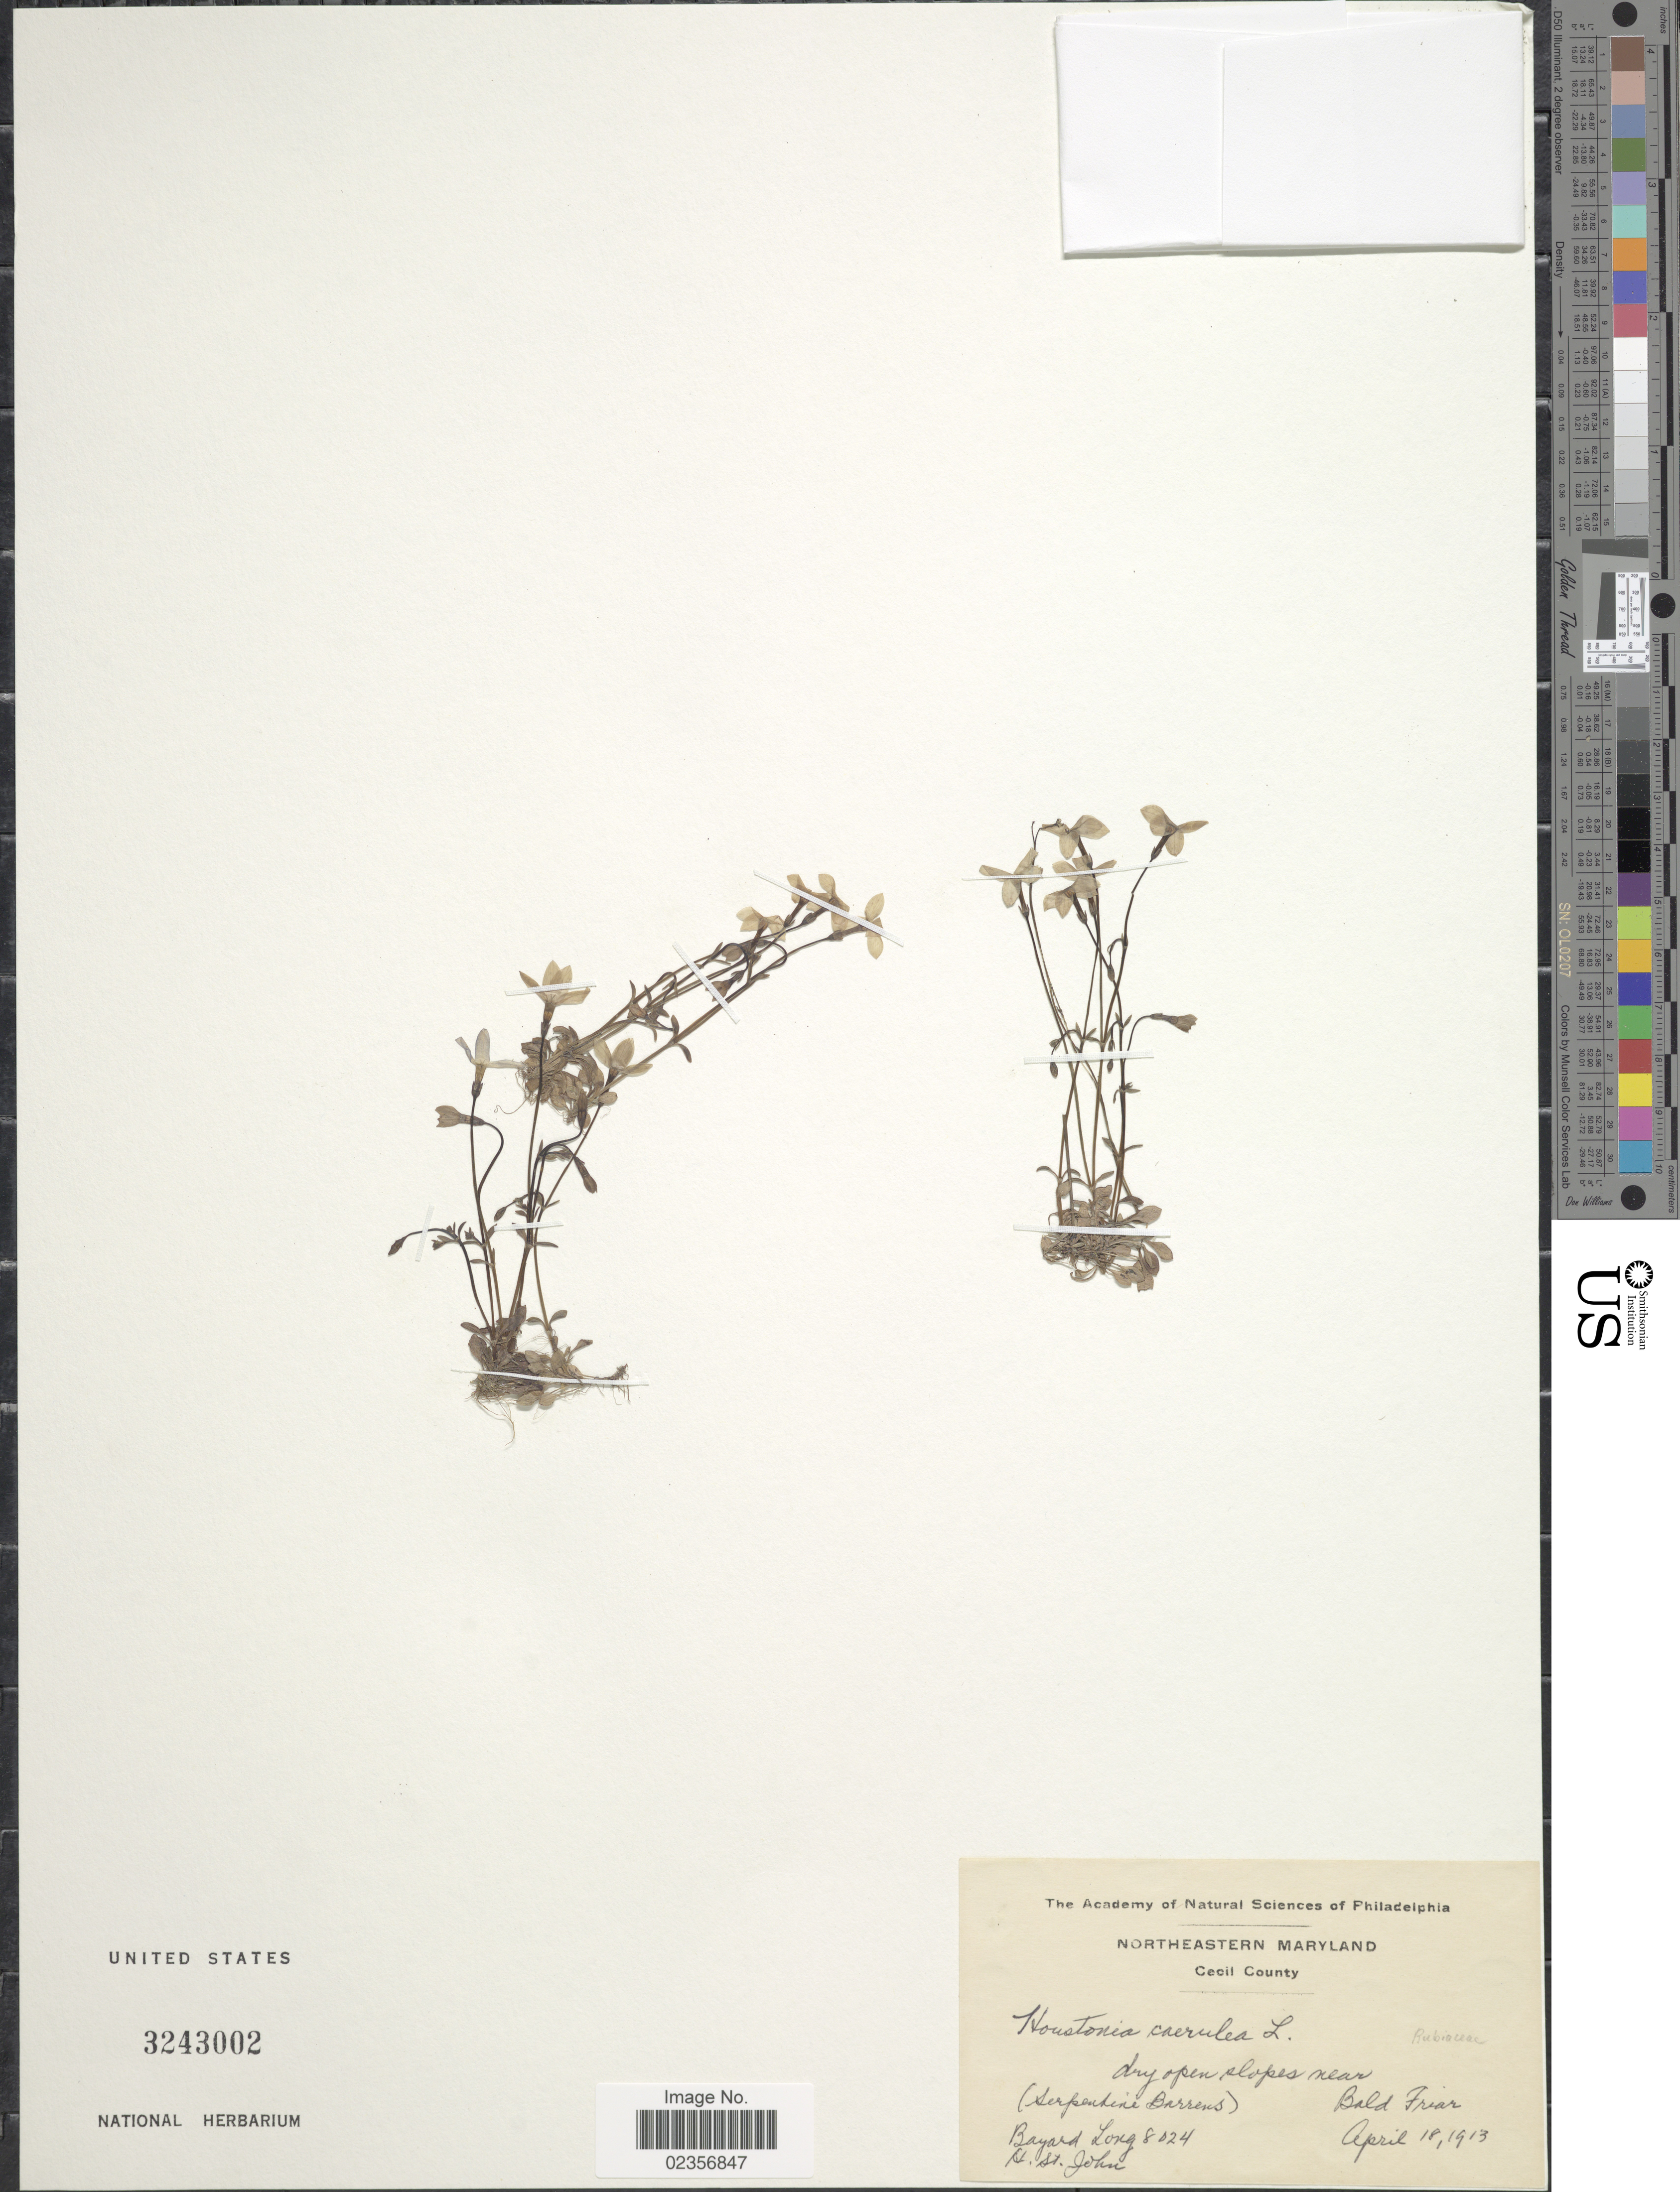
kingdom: Plantae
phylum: Tracheophyta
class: Magnoliopsida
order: Gentianales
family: Rubiaceae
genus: Houstonia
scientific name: Houstonia caerulea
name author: L.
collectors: B. Long & H. St. John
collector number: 8024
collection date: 1913-04-18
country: United States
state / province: Maryland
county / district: Cecil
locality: Northern Maryland, Cecil County, dry open slopes near Bald Friar. (serpentine barrens)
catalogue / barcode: US 3243002